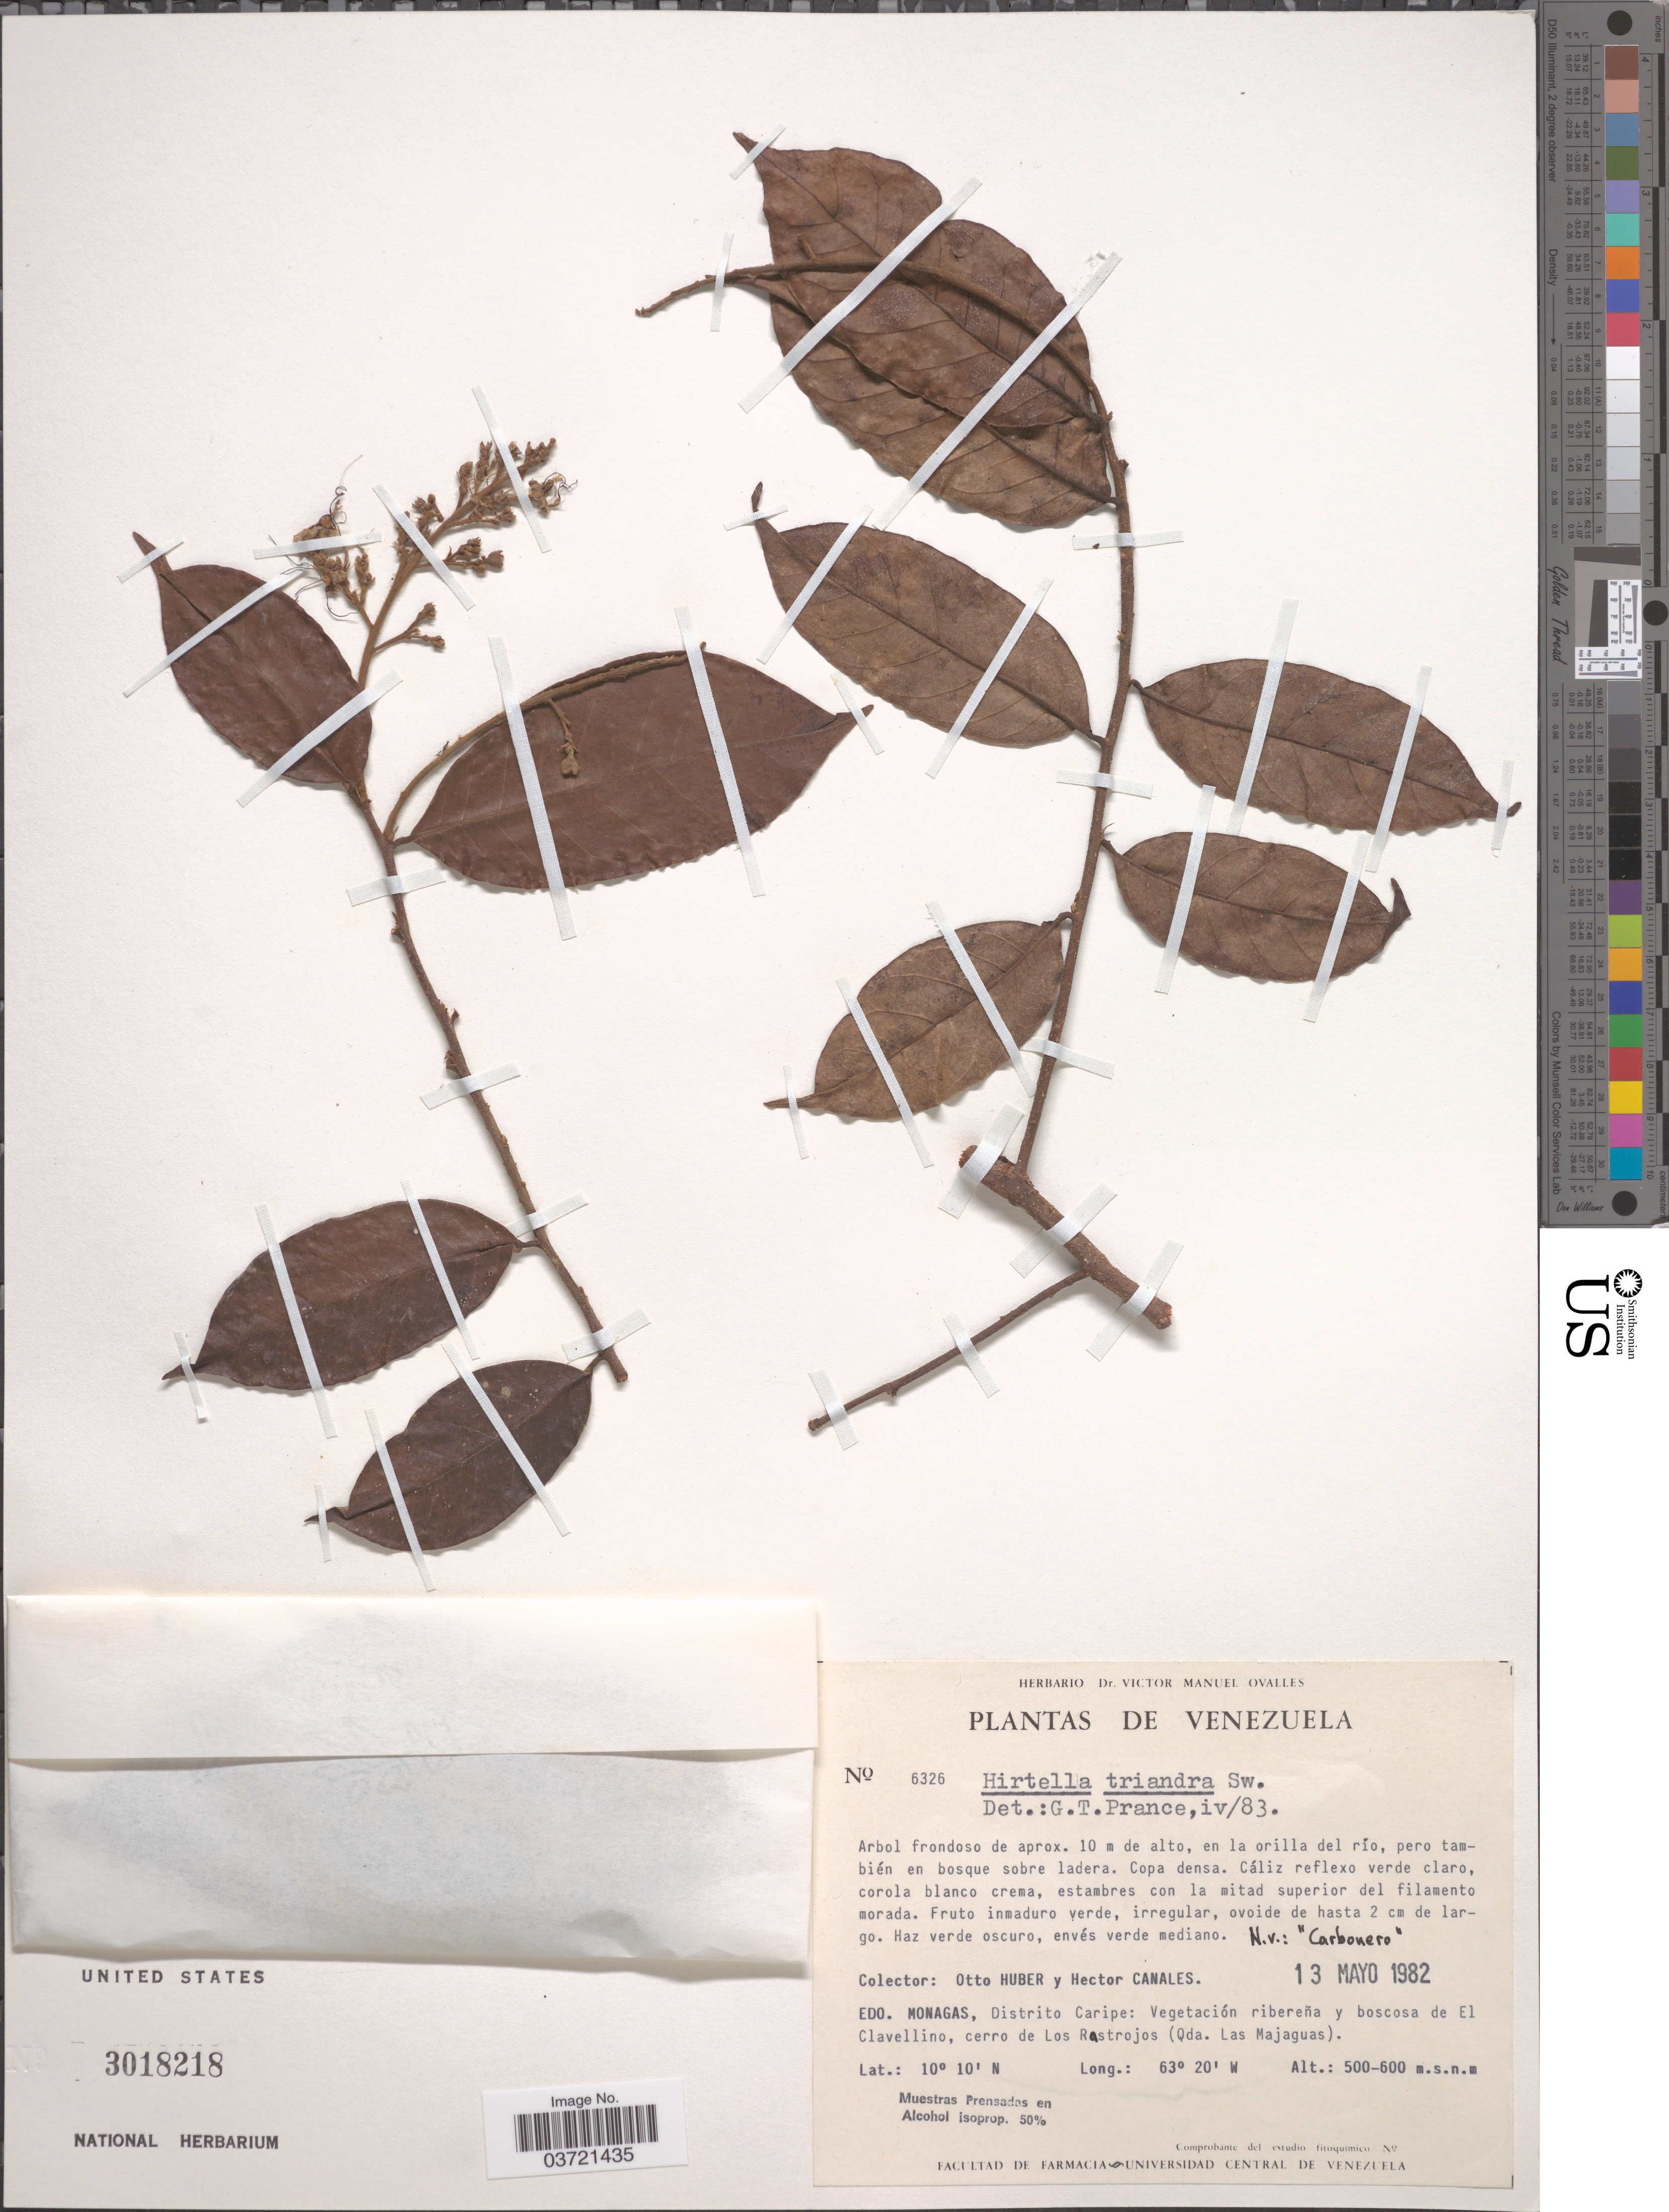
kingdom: Plantae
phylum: Tracheophyta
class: Magnoliopsida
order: Malpighiales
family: Chrysobalanaceae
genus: Hirtella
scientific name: Hirtella triandra subsp. triandra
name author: Sw.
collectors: O. Huber & H. Canales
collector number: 6326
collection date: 1982-05-13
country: Venezuela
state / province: Monagas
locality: Distrito Caripe: Vegetación ribereña y boscosa de El Clavellino, cerro de Los Rastrojos (Qda. Las Majaguas).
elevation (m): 500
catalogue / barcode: US 3018218